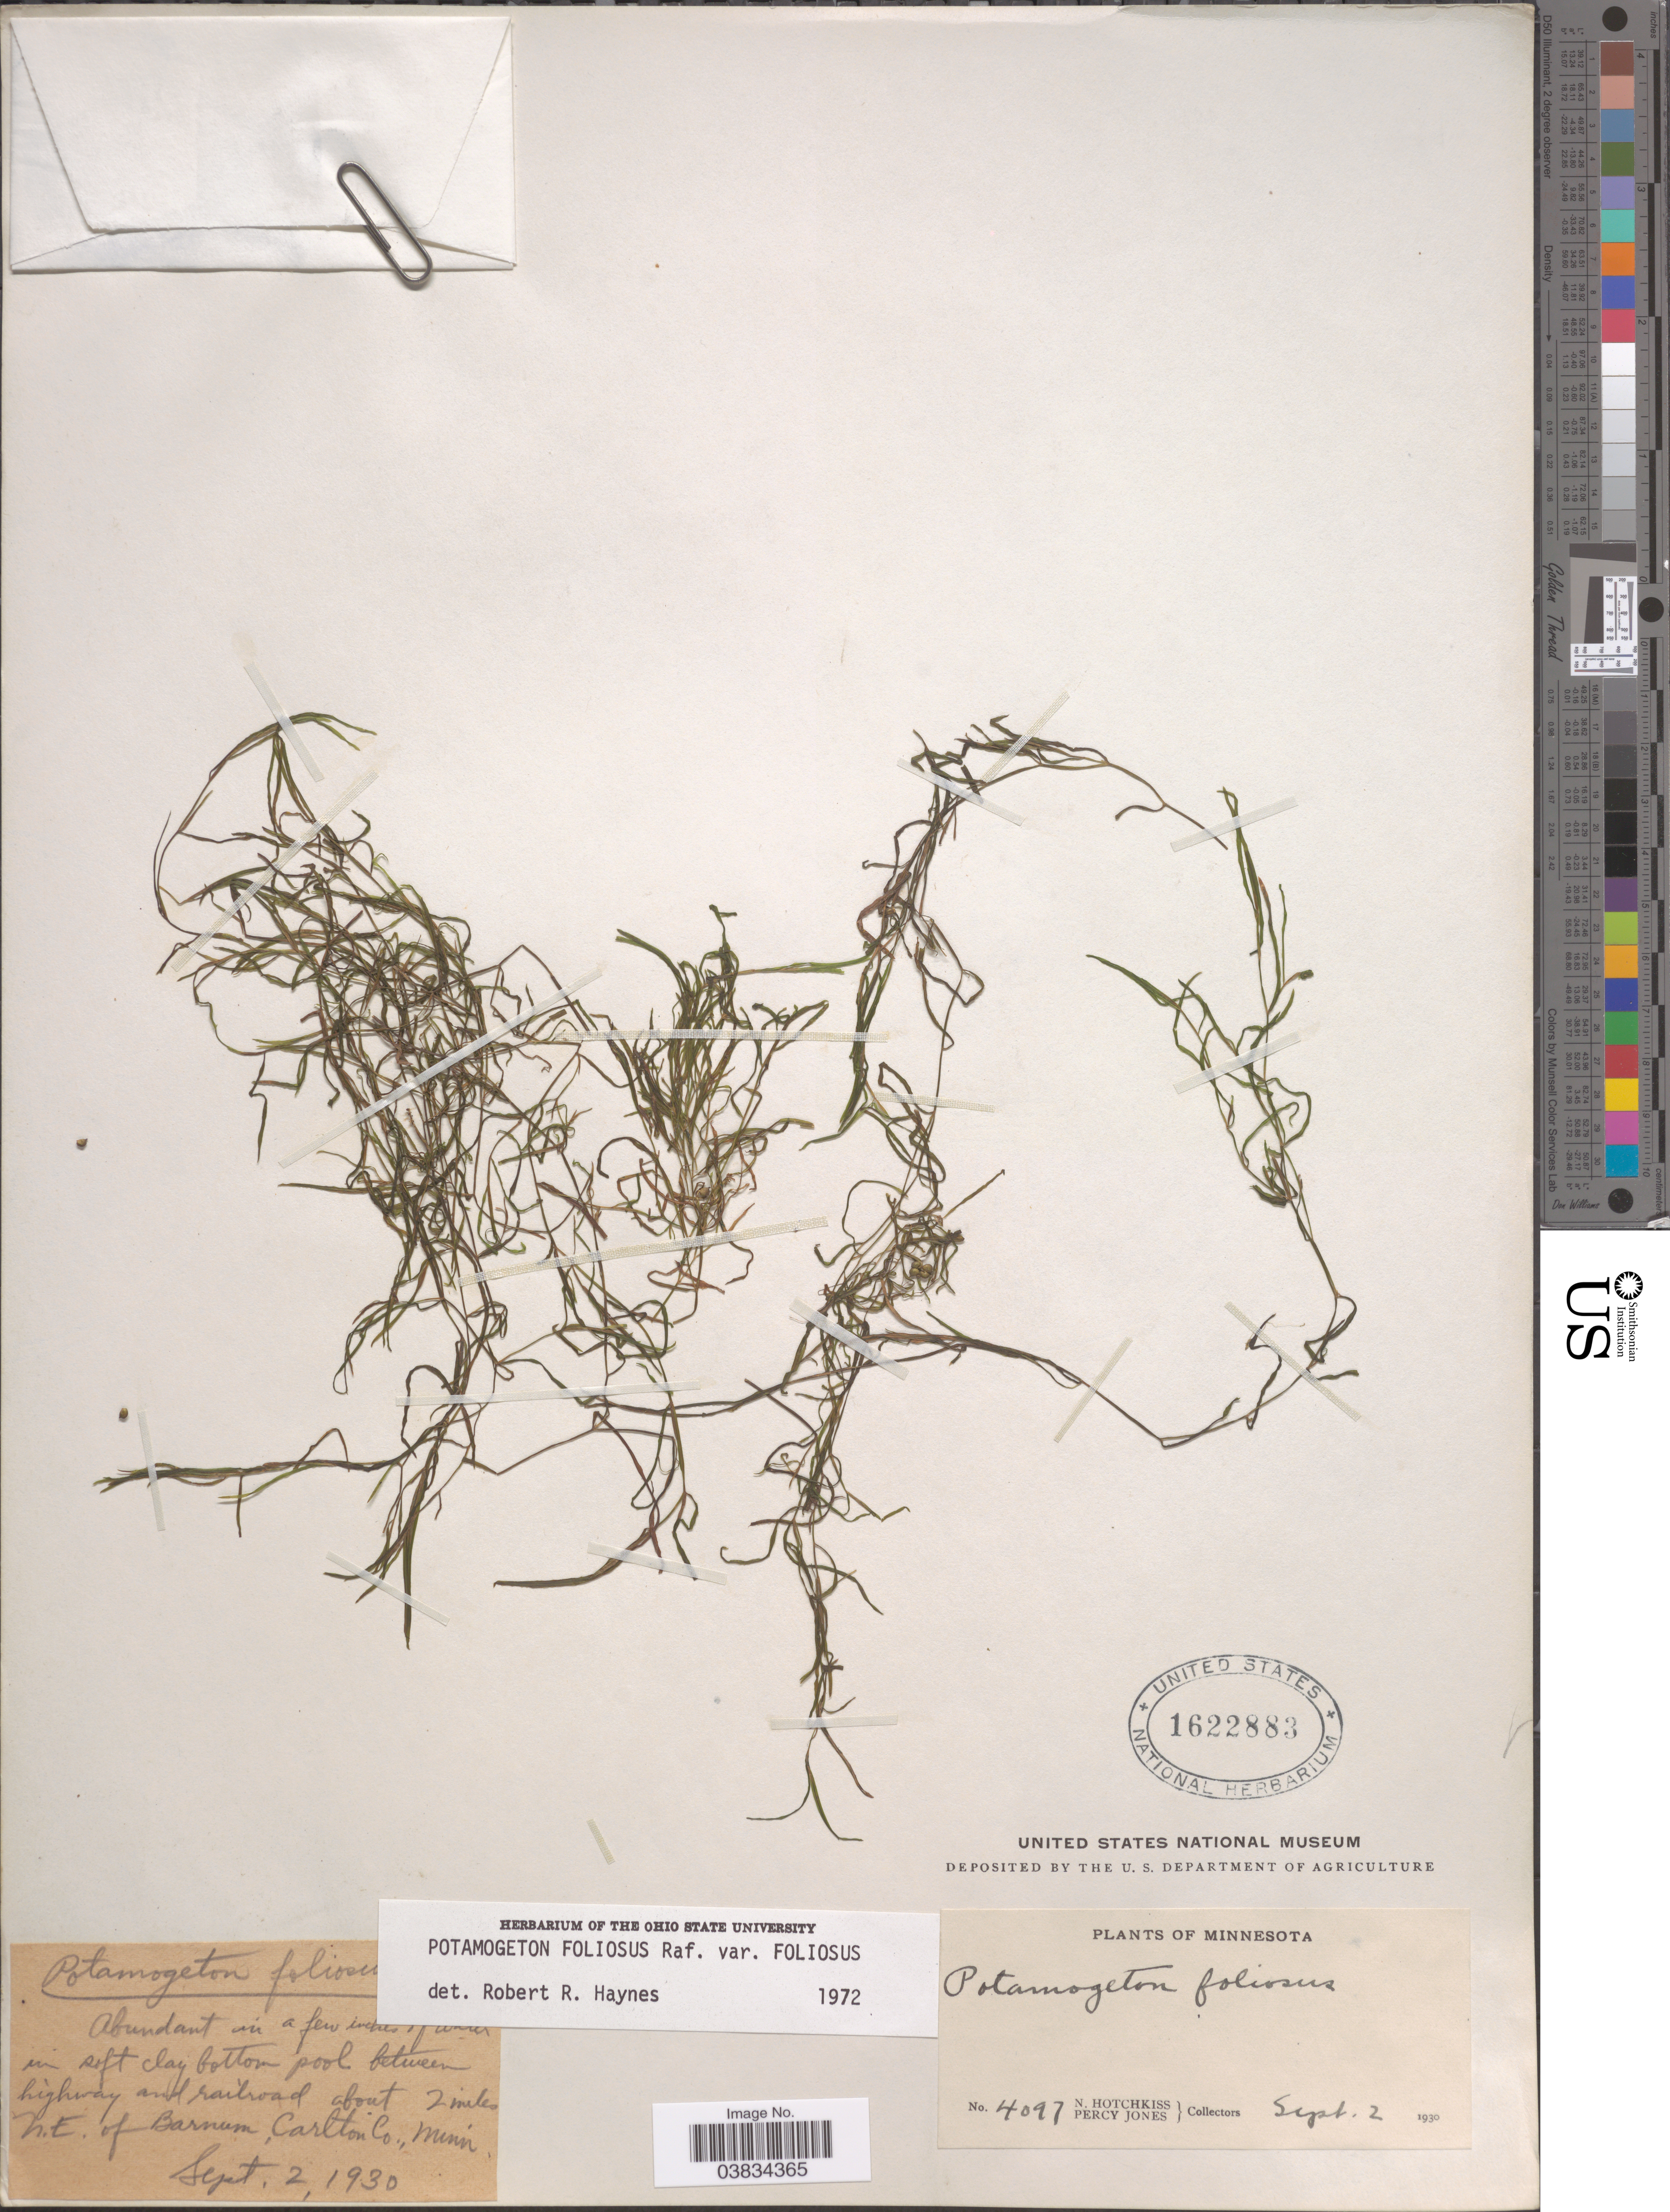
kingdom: Plantae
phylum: Tracheophyta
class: Liliopsida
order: Alismatales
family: Potamogetonaceae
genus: Potamogeton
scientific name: Potamogeton foliosus var. foliosus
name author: Raf.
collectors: N. Hotchkiss & P. Jones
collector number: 4097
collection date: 1930-09-02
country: United States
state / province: Minnesota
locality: Between highway and railroad about 2 mile N.E. of Barnum, Carlton Co.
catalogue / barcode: US 1622883